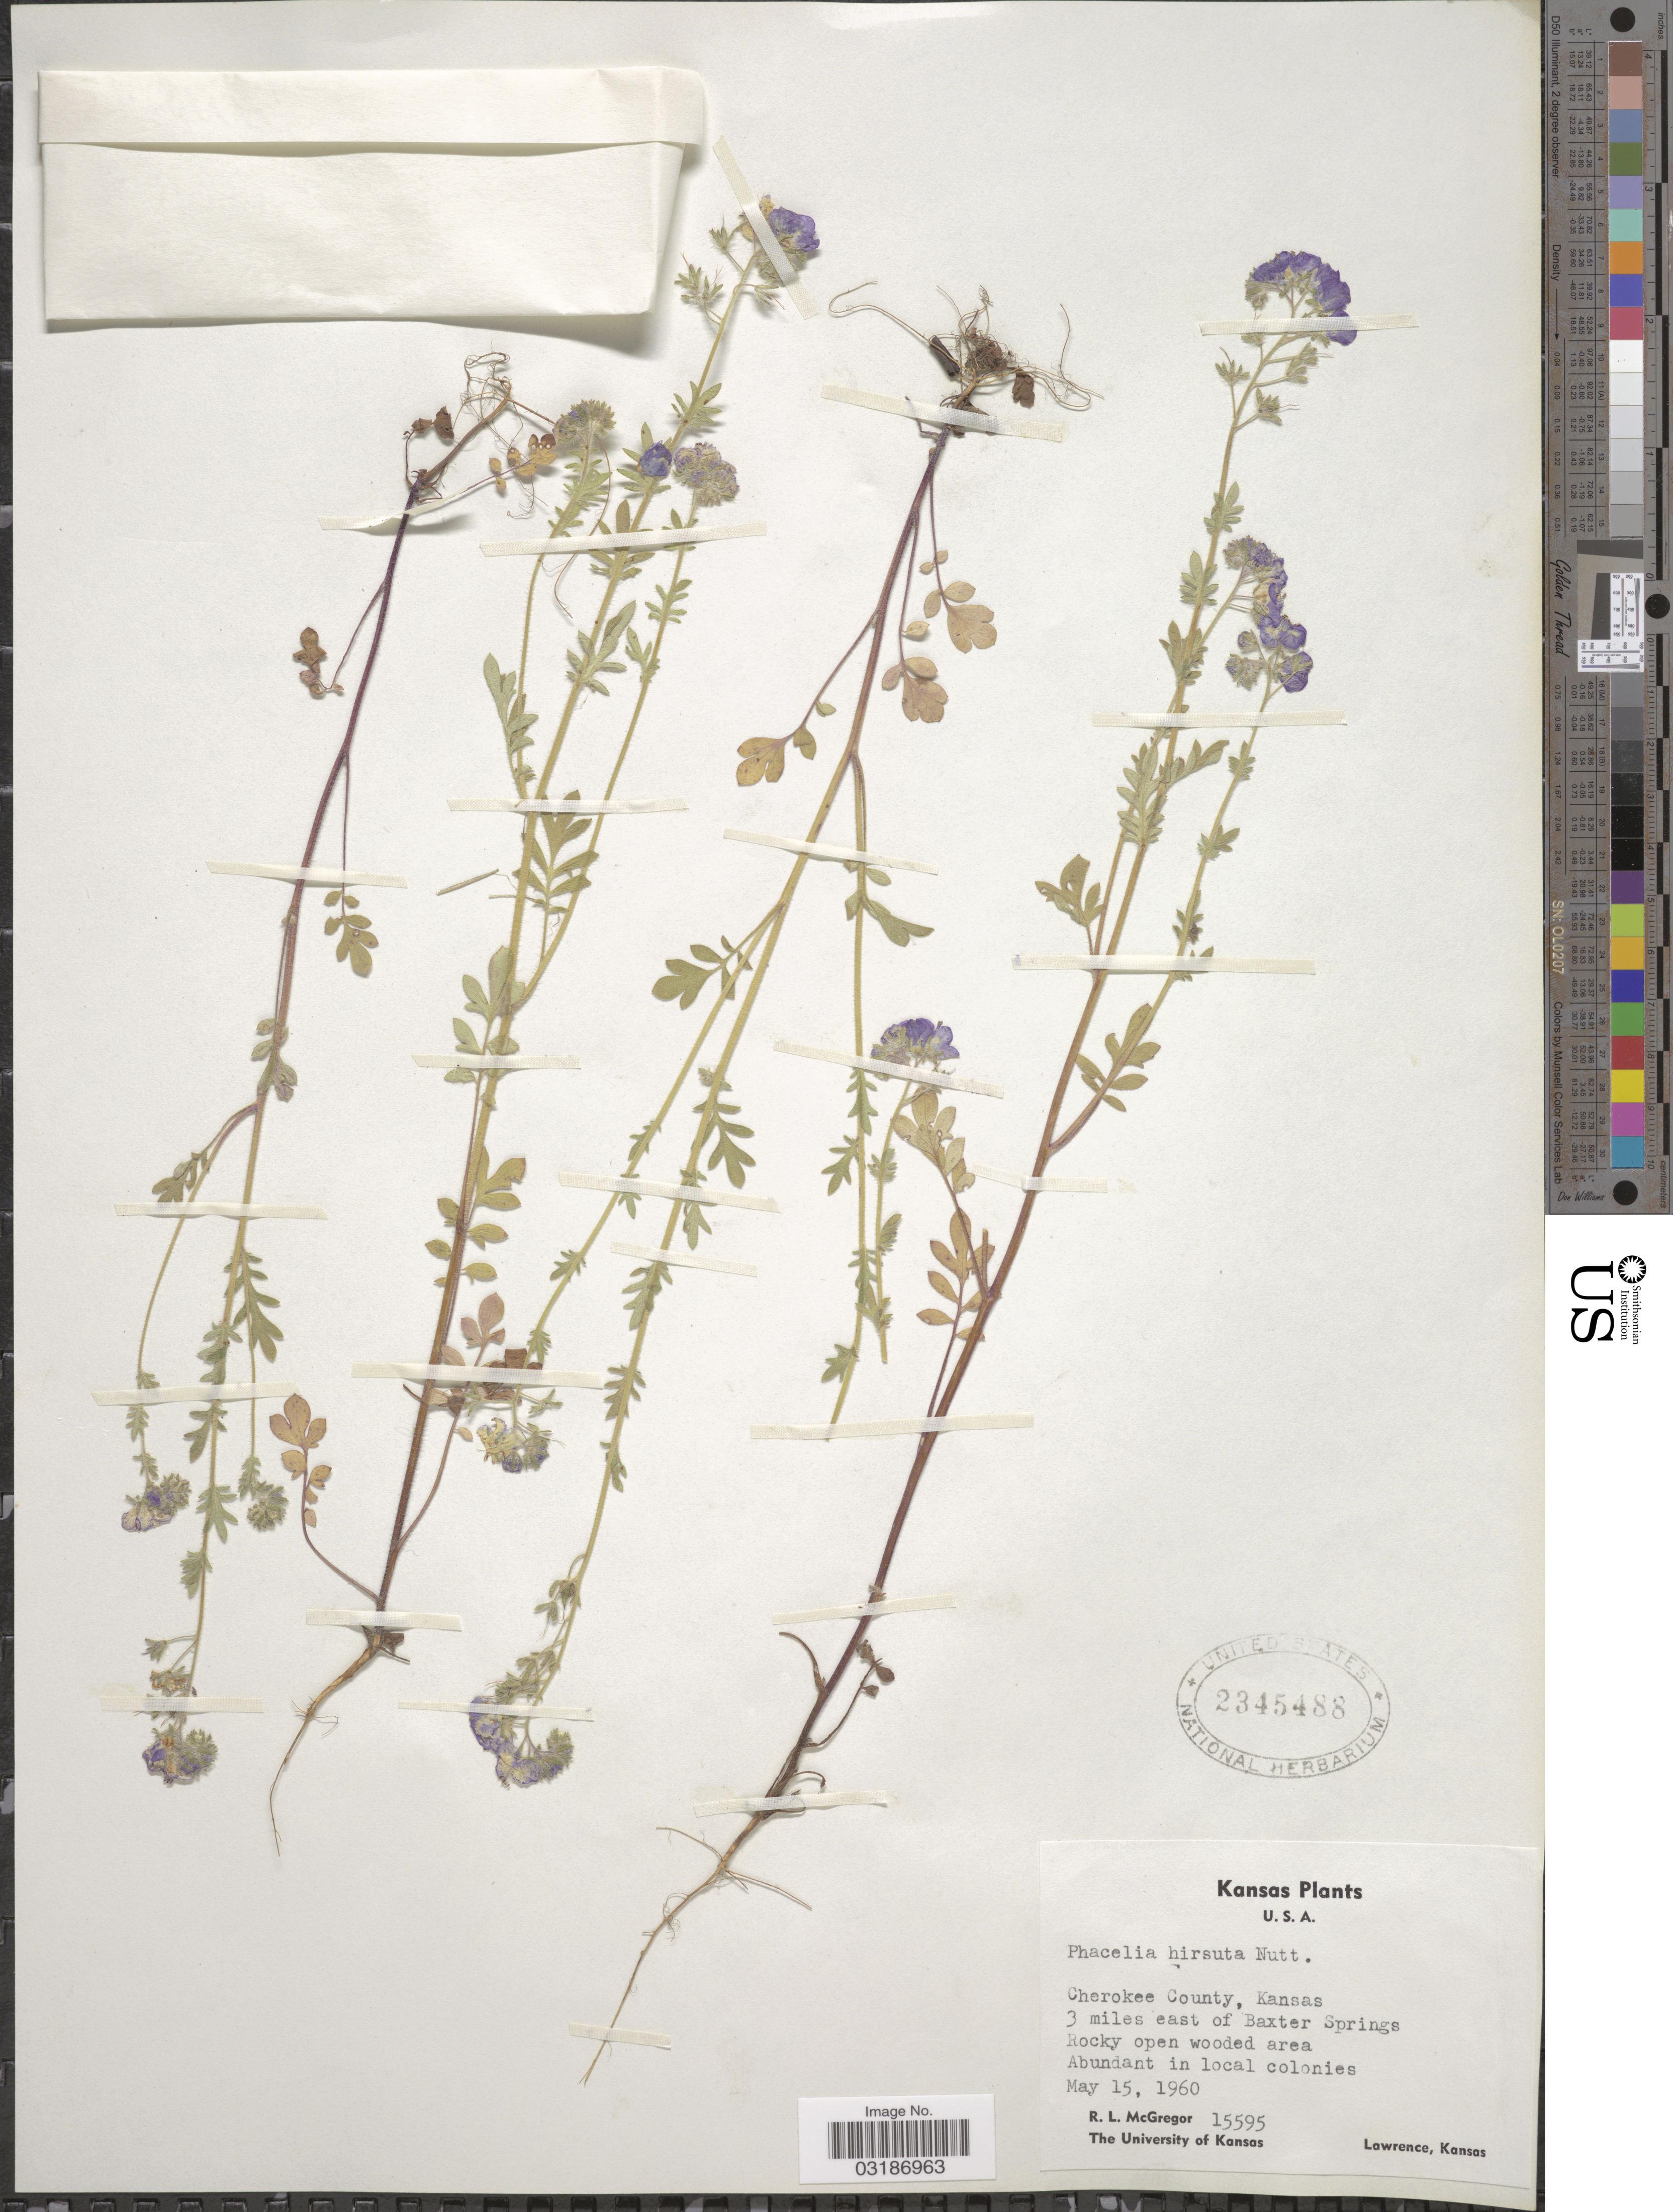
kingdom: Plantae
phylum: Tracheophyta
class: Magnoliopsida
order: Boraginales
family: Hydrophyllaceae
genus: Phacelia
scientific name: Phacelia hirsuta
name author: Nutt.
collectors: R. McGregor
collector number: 15595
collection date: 1960-05-15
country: United States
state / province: Kansas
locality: Cherokee County. 3 miles east of Baxter Springs.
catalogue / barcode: US 2345488